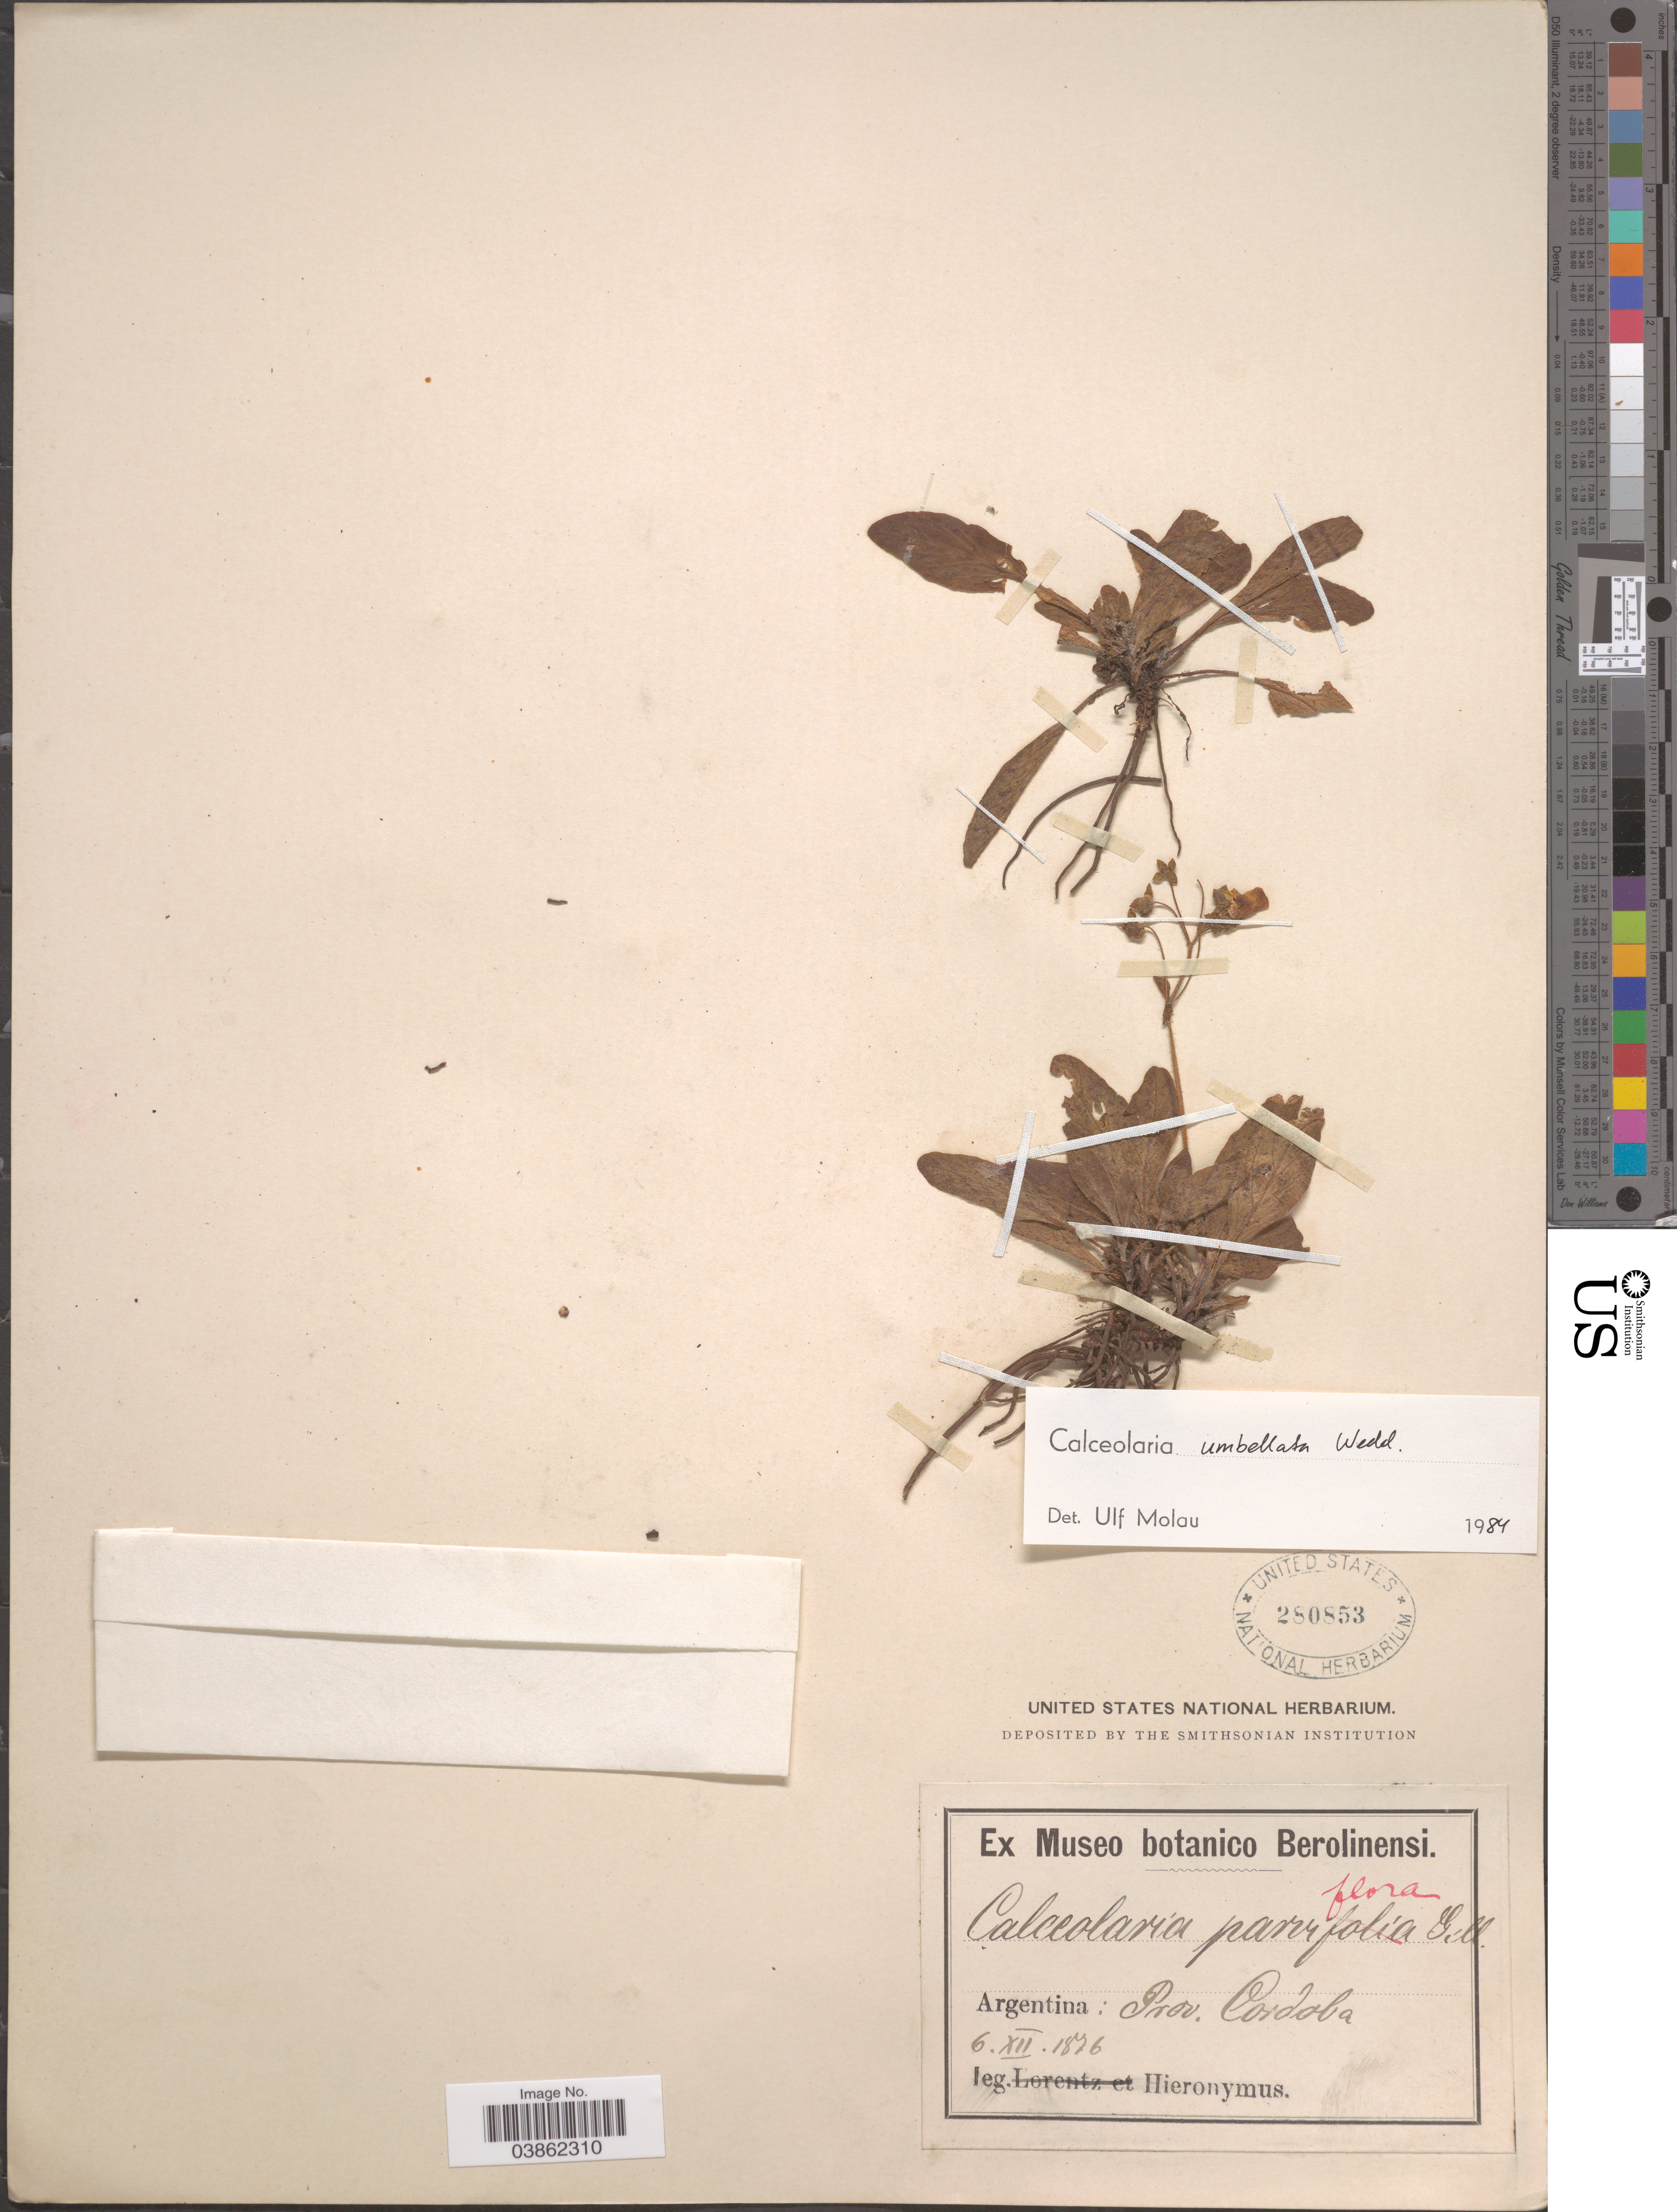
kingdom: Plantae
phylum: Tracheophyta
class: Magnoliopsida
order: Lamiales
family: Calceolariaceae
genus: Calceolaria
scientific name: Calceolaria umbellata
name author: Wedd.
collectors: -. Hieronymus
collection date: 1876-12-06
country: Argentina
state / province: Cordoba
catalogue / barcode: US 280853